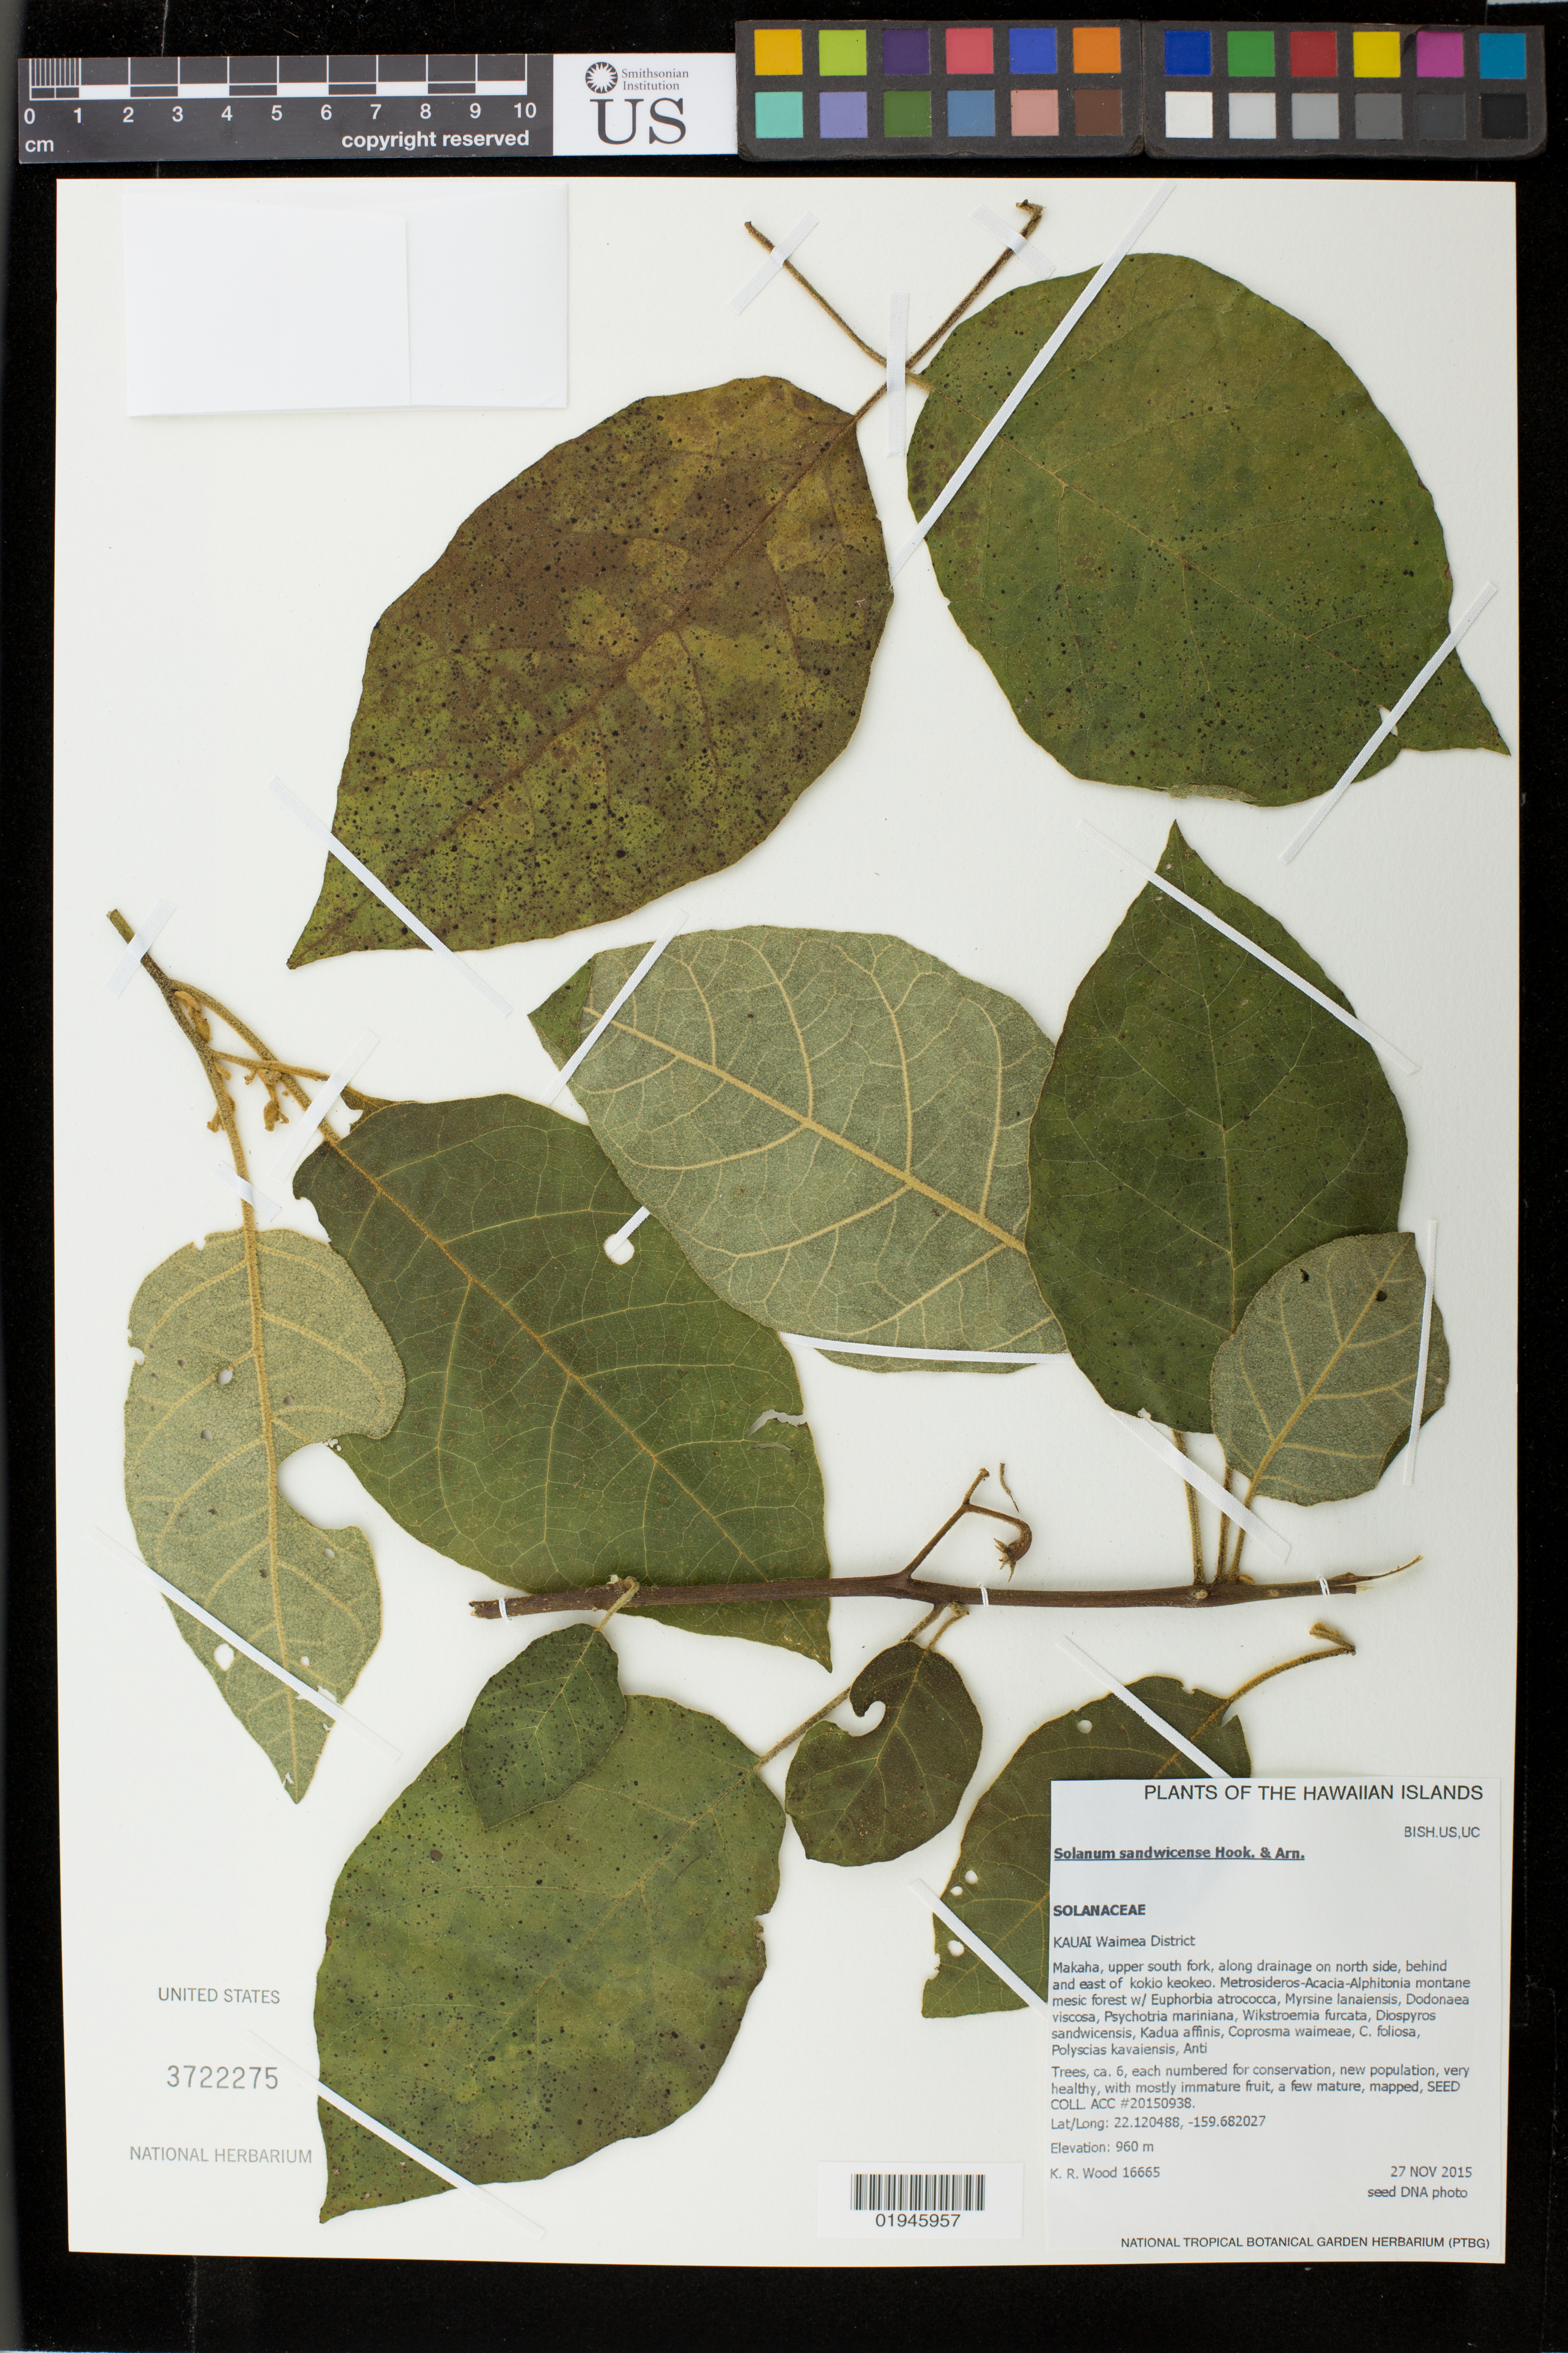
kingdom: Plantae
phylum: Tracheophyta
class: Magnoliopsida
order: Solanales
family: Solanaceae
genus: Solanum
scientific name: Solanum sandwicense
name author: Hook. & Arn.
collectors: K. R. Wood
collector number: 16665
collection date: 2015-11-27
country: United States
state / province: Hawaii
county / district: Kauai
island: Kaua'i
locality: Waimea District, Makaha, upper south fork, along drainage on north side, behind and east of kokio keokeo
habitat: Montane mesic forest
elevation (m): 960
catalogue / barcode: US 3722275